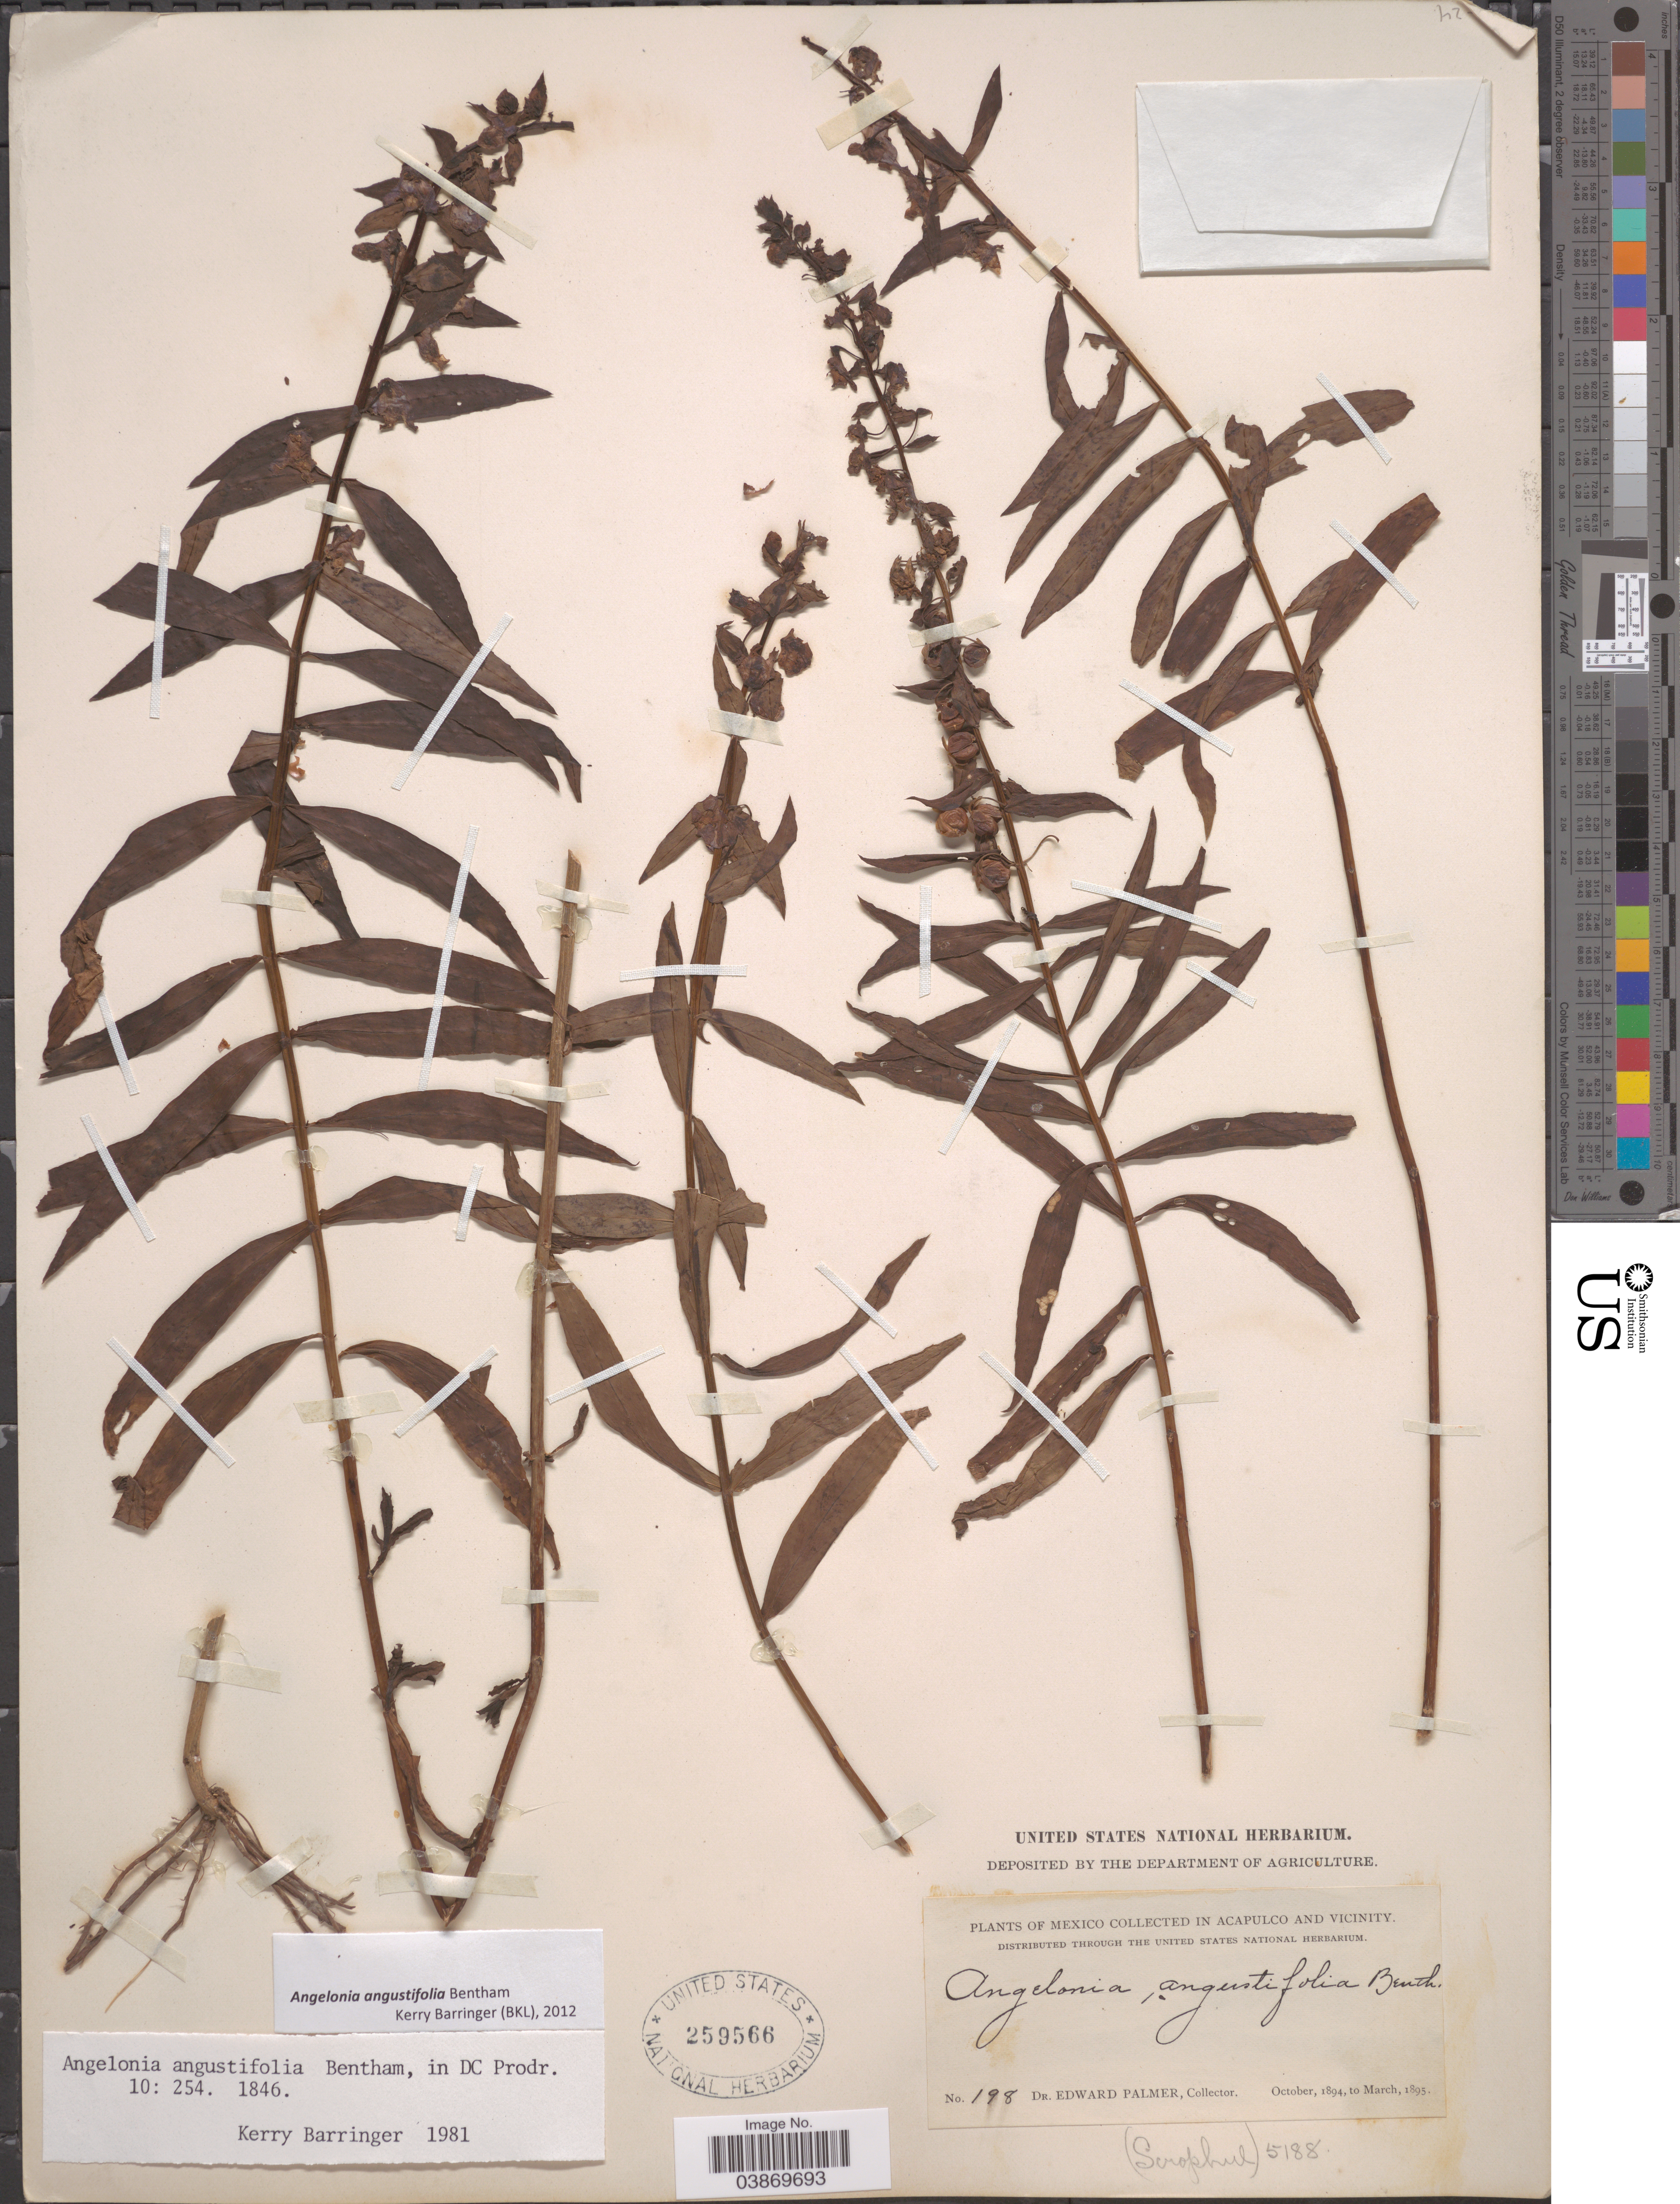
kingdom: Plantae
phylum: Tracheophyta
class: Magnoliopsida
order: Lamiales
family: Plantaginaceae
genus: Angelonia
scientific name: Angelonia angustifolia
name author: Benth.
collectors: E. Palmer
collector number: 198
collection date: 1894-10/1895-03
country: Mexico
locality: In Acapulco and Vicinity.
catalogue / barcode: US 259566